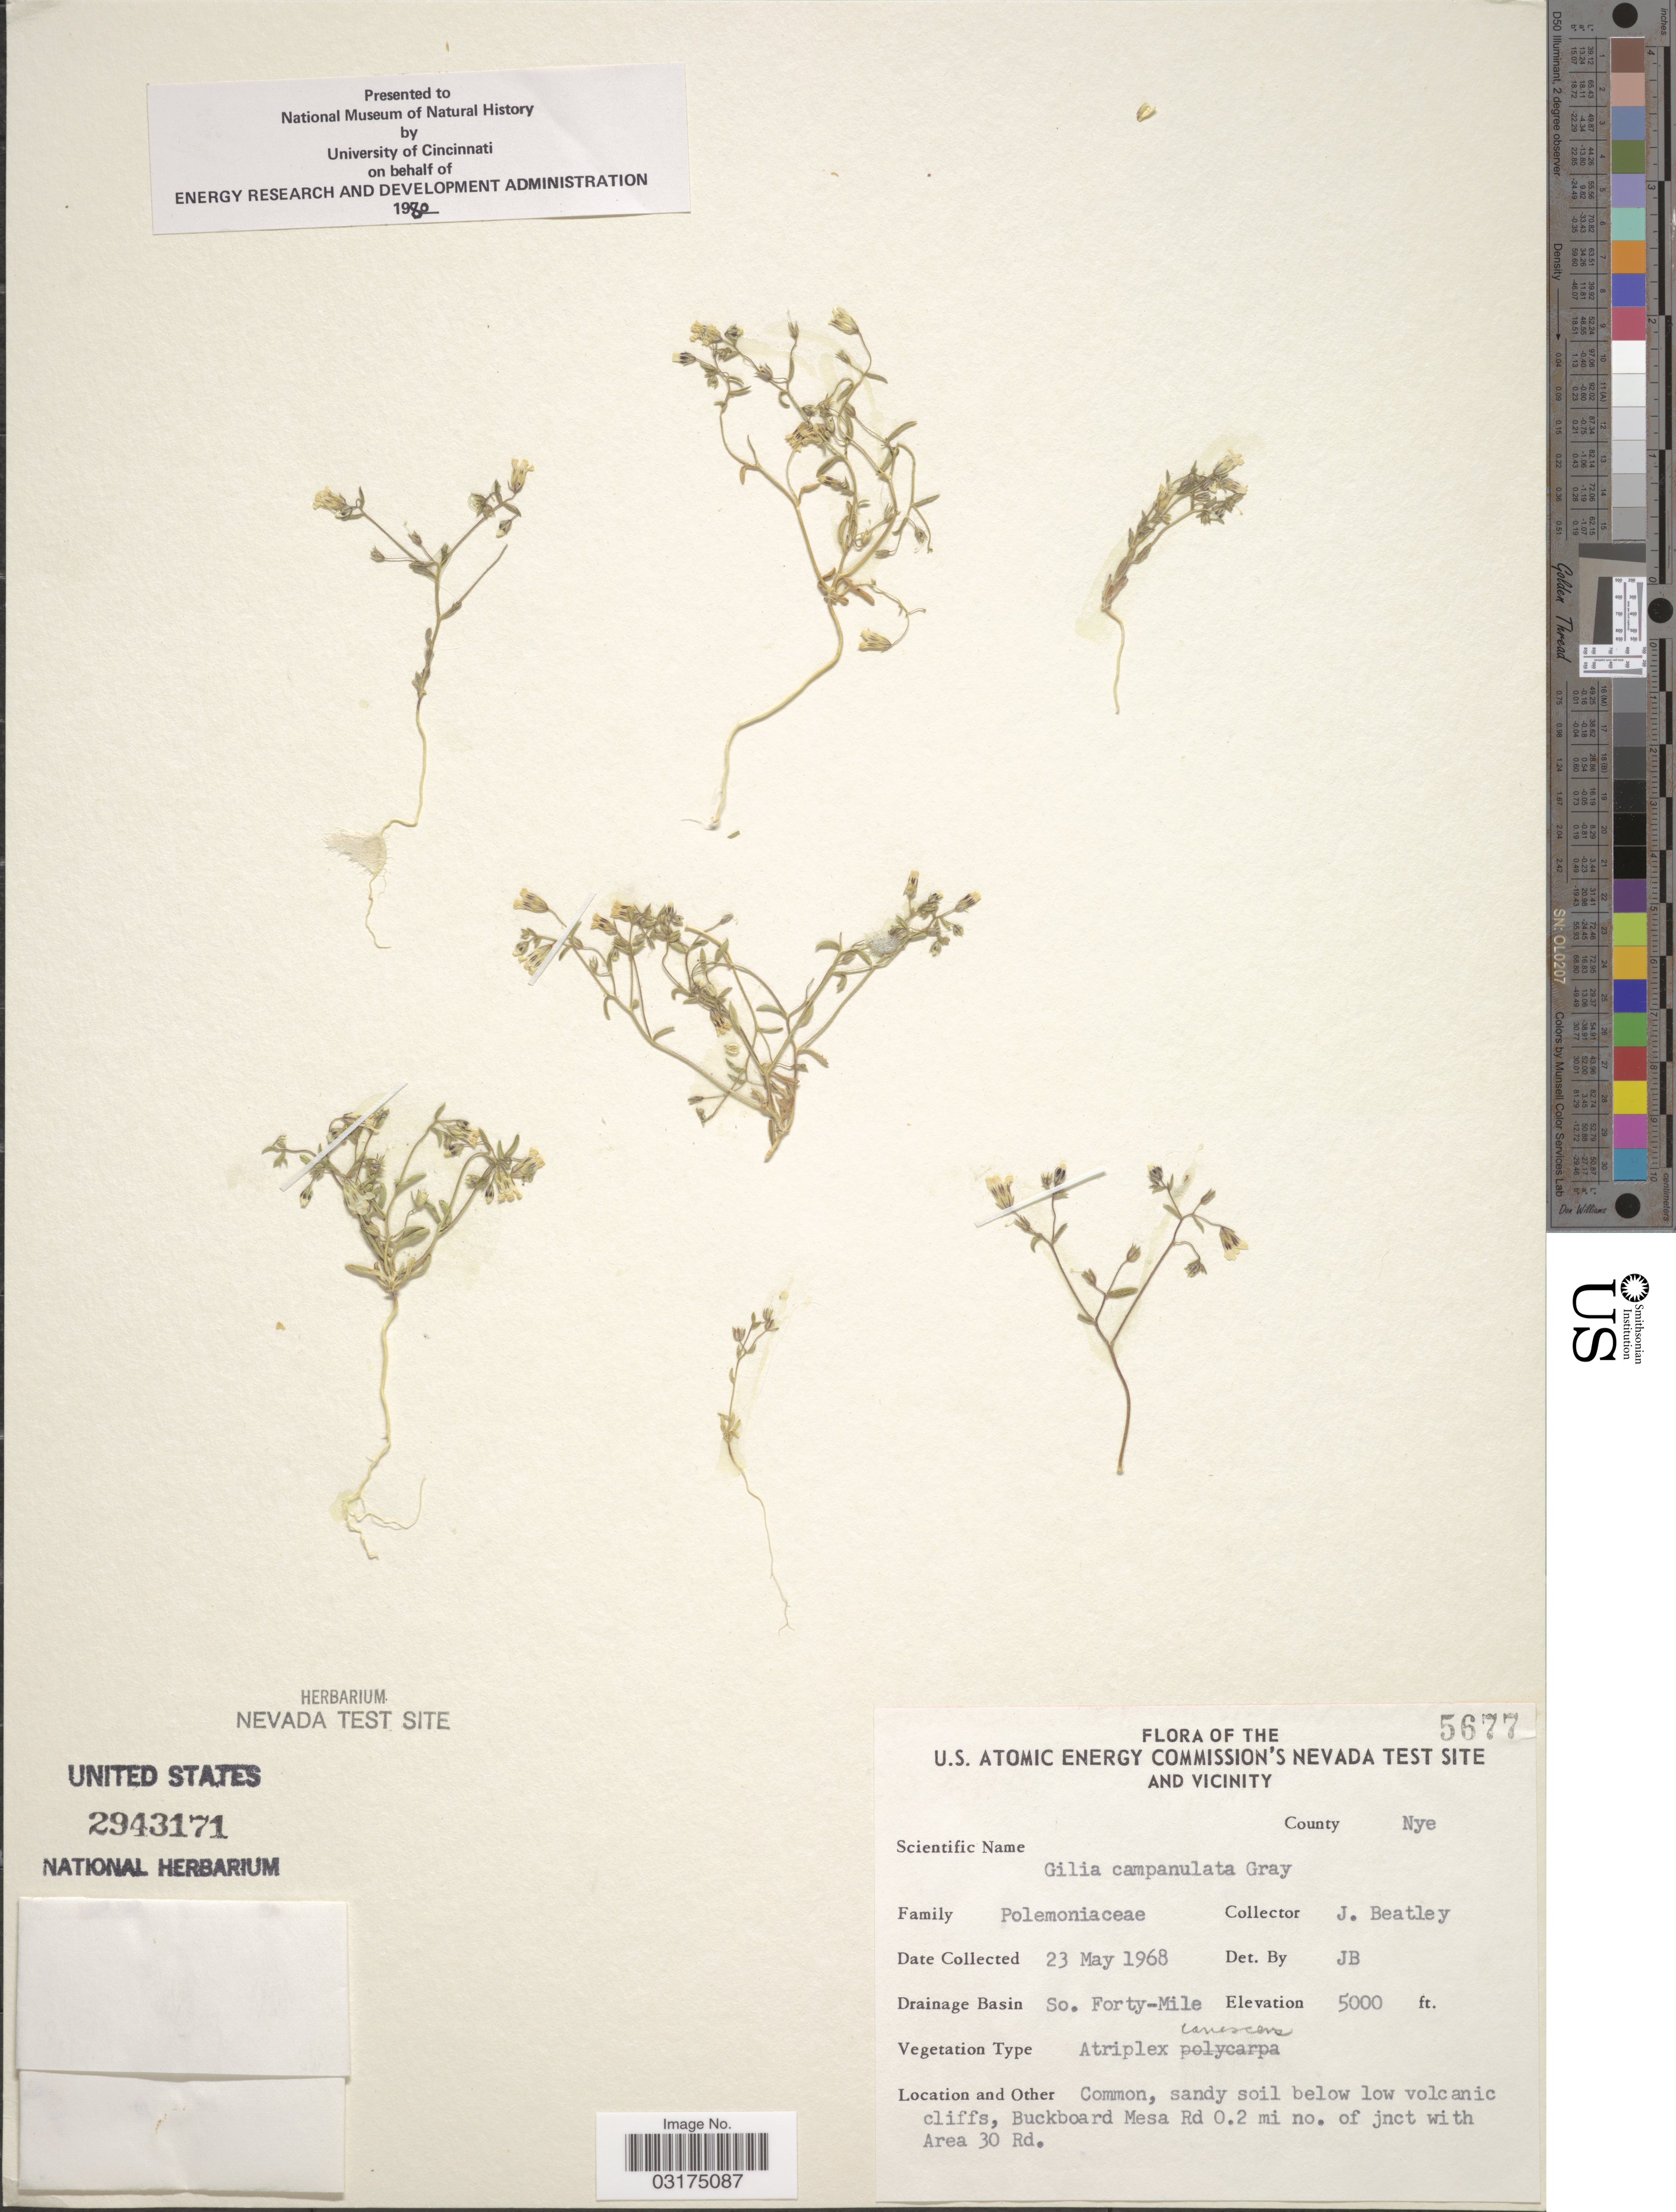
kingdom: Plantae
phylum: Tracheophyta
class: Magnoliopsida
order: Ericales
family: Polemoniaceae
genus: Linanthus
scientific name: Linanthus campanulatus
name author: (A. Gray) J.M. Porter & L.A. Johnson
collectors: J. C. Beatley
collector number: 5677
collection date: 1968-05-23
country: United States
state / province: Nevada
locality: U.S. Atomic Energy Commission's Nevada Test Site and Vicinity, County Nye, Drainage Basin So. Forty-Mile, Common, sandy soil below low volcanic cliffs, Buckboard Mesa Rd 0.2 mi no. of jnct with Area 30 Rd.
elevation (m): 1524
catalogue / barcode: US 2943171